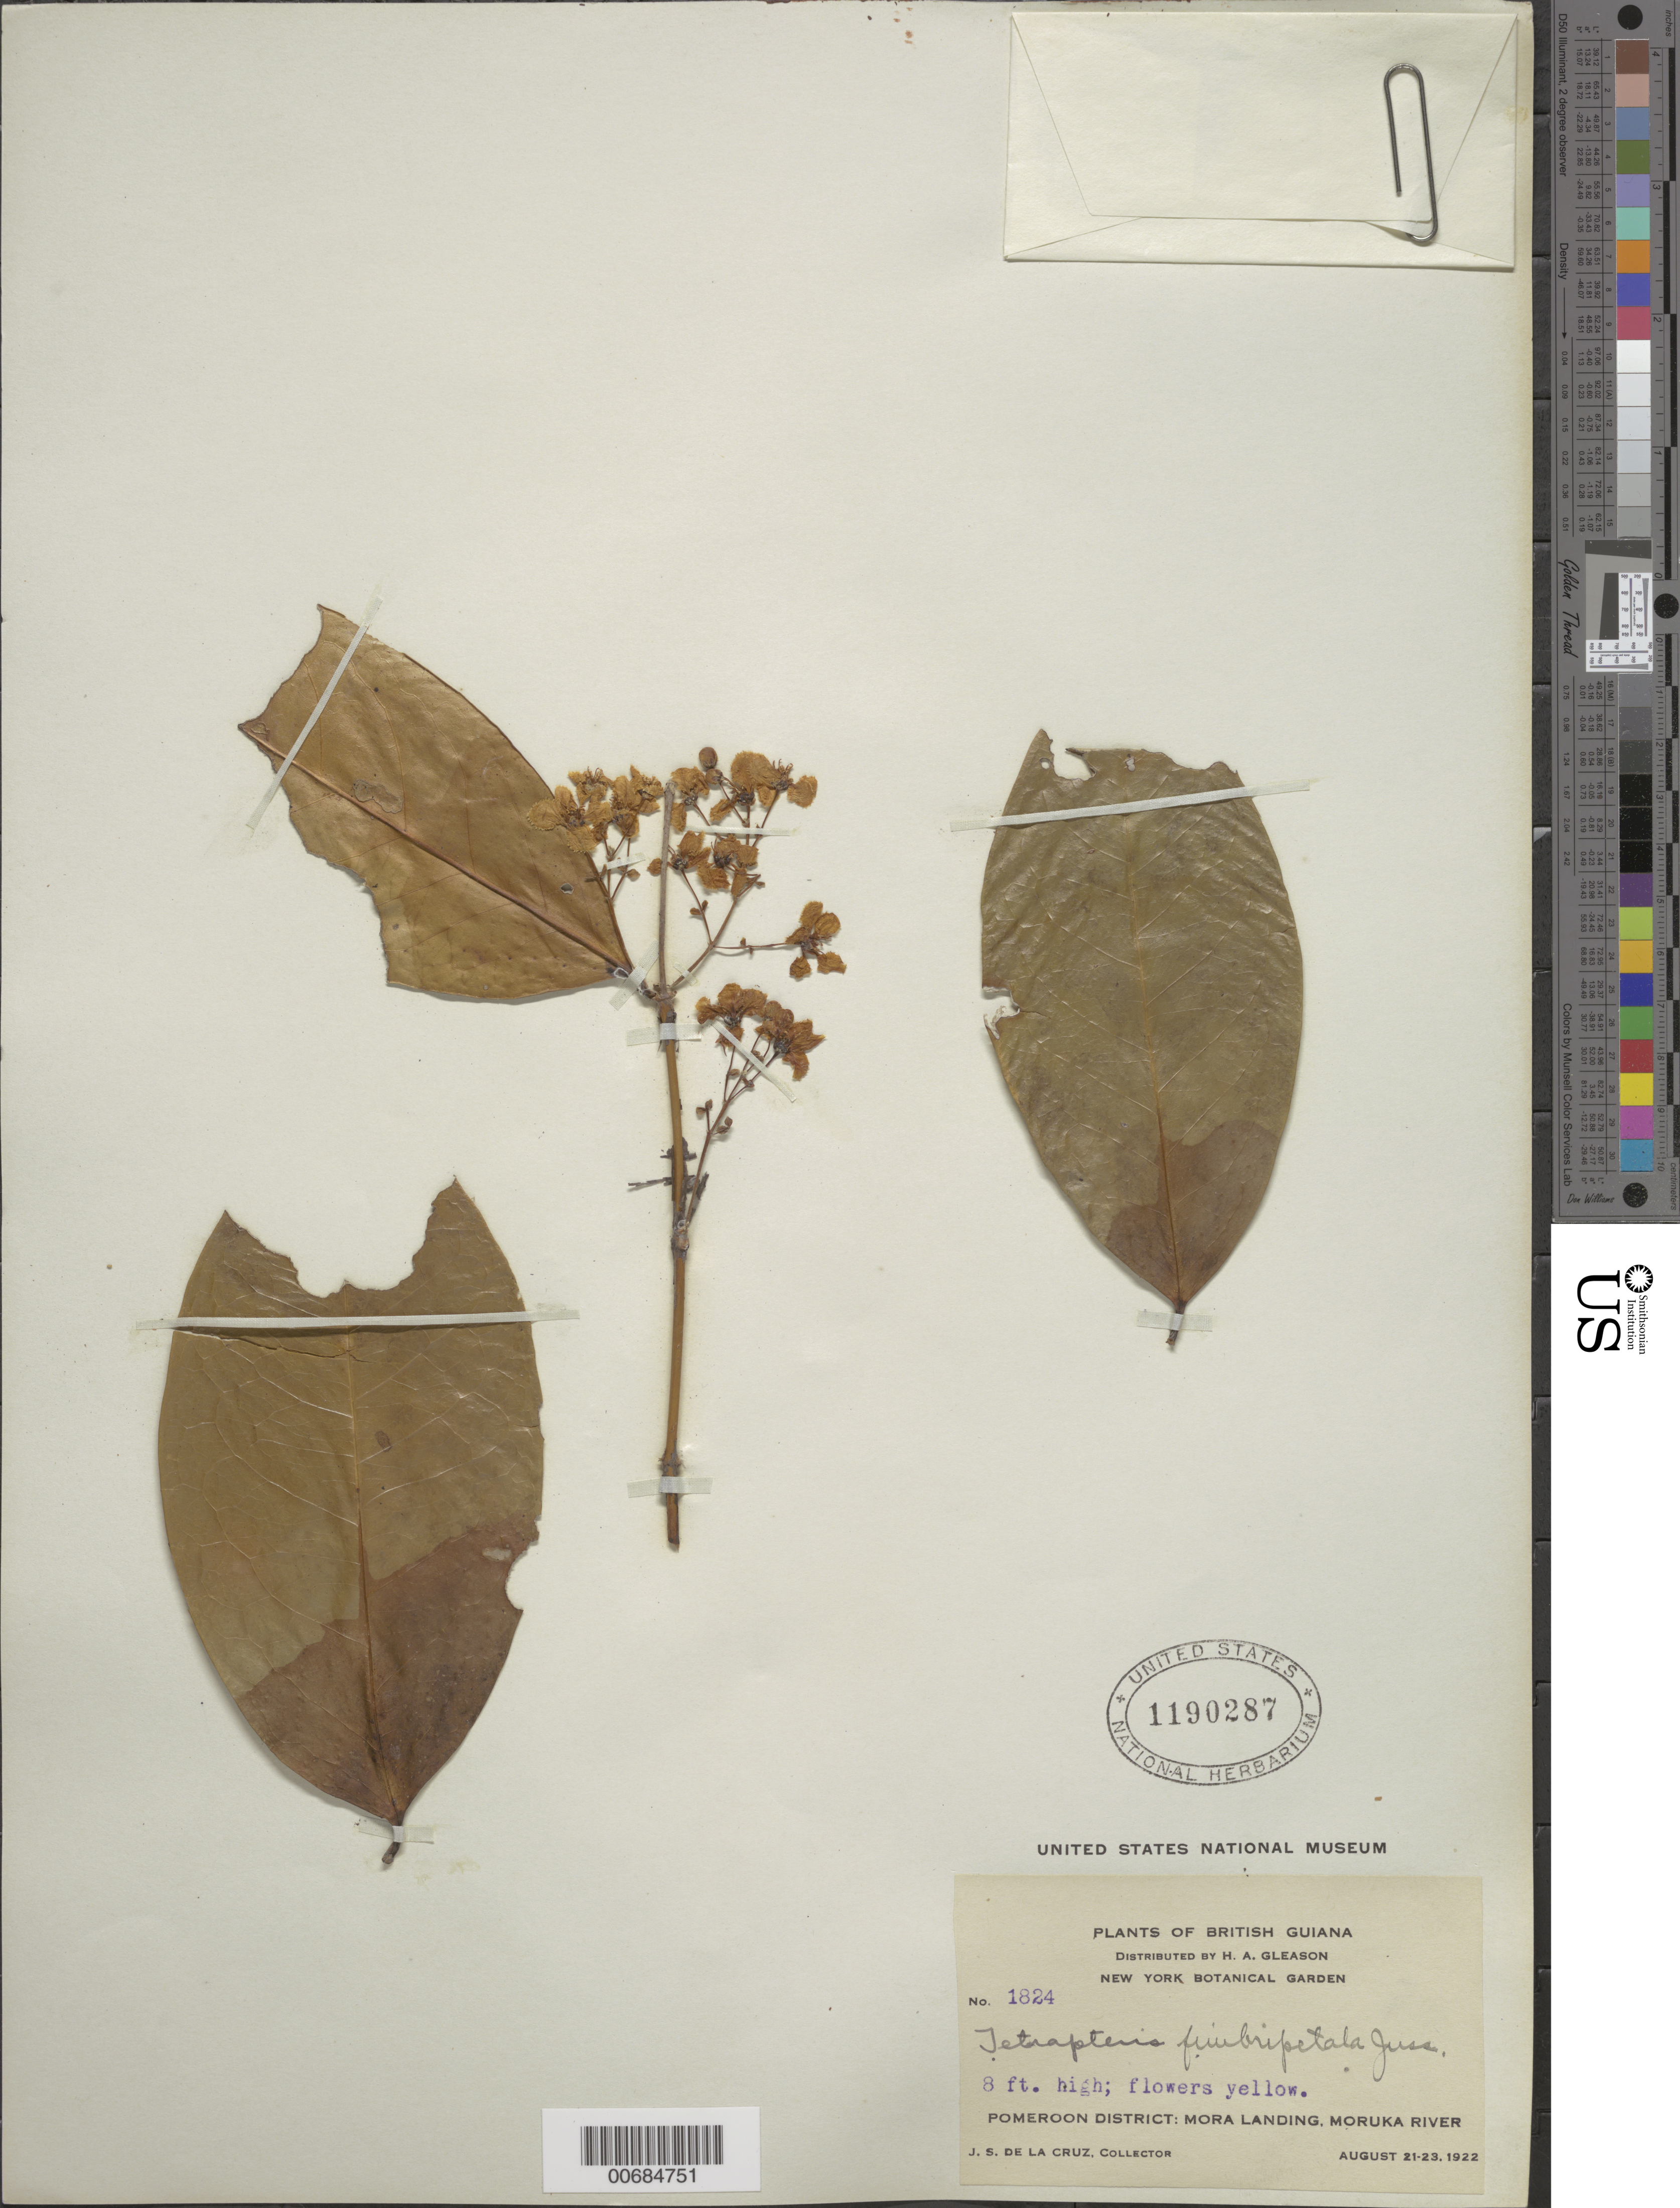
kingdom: Plantae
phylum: Tracheophyta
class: Magnoliopsida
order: Malpighiales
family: Malpighiaceae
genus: Glicophyllum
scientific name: Glicophyllum fimbripetalum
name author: (A. Juss.) R.F. Almeida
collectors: J. S. de la Cruz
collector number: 1824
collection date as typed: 21-Aug-22 to 23-Aug-22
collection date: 1922-08-21/1922-08-23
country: Guyana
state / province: Barima-Waini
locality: Mora Landing, Moruka R., Pomeroon Dist.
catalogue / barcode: US 1190287